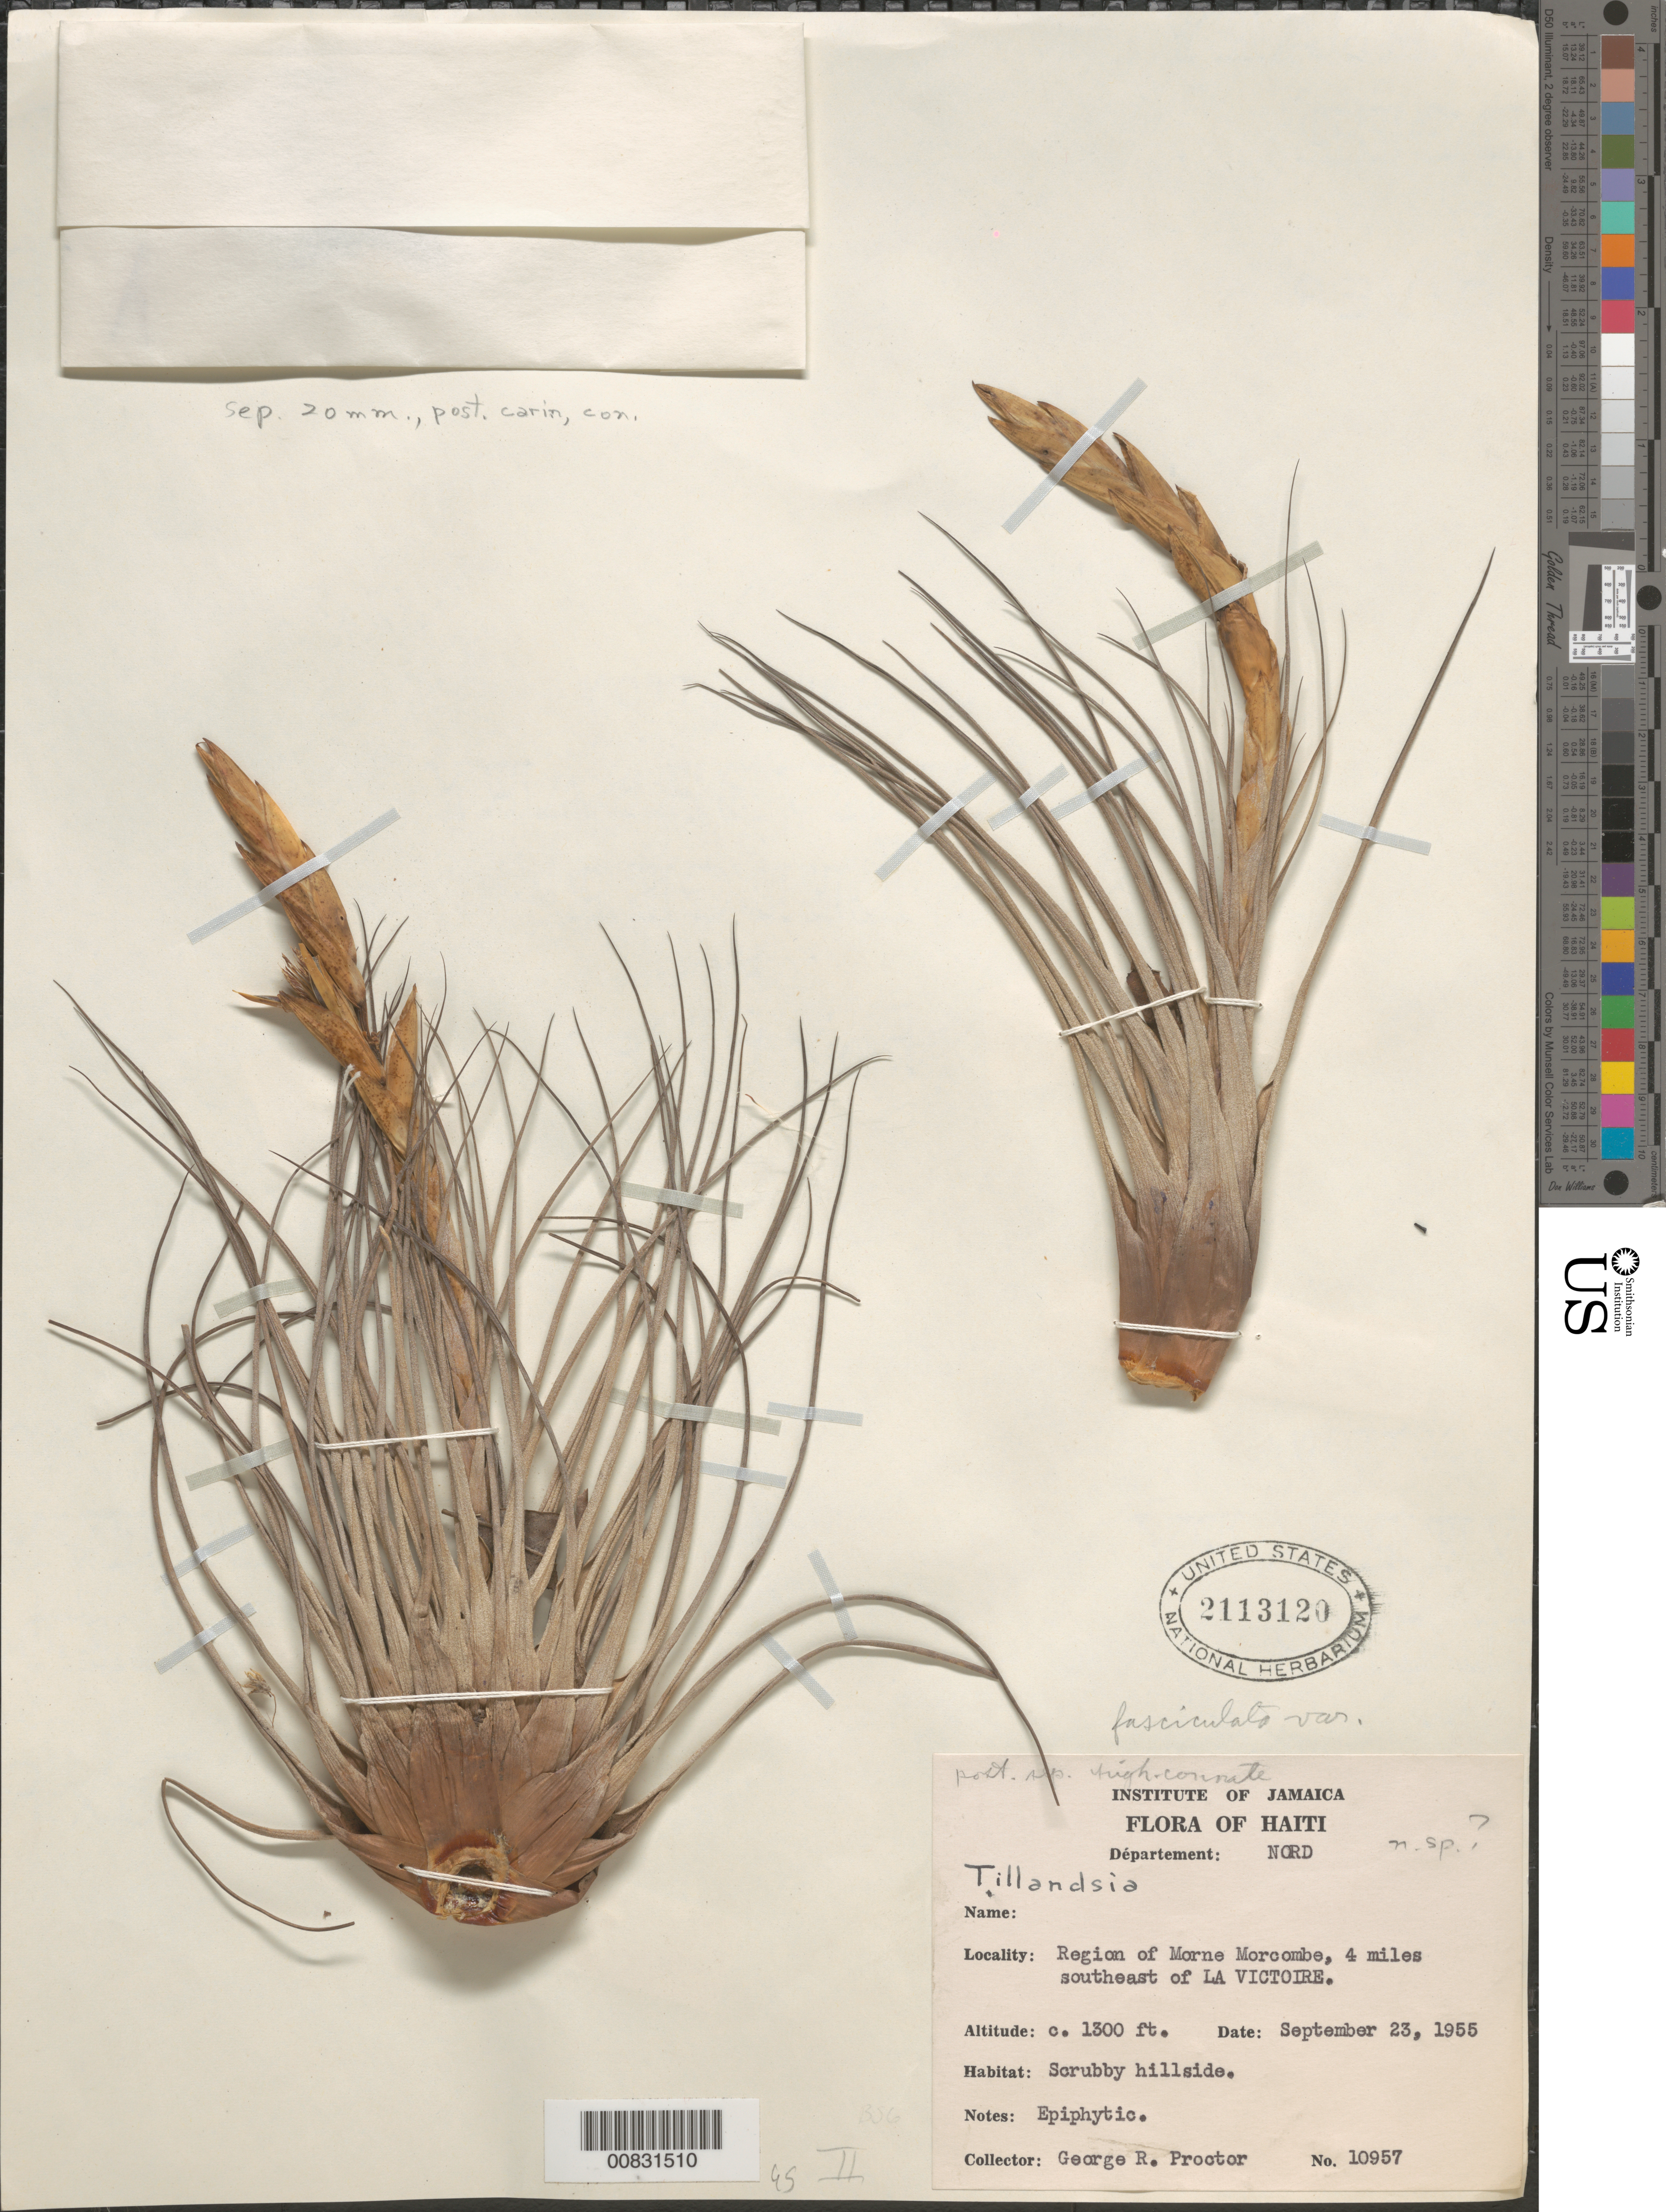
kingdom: Plantae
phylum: Tracheophyta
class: Liliopsida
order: Poales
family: Bromeliaceae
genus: Tillandsia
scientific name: Tillandsia fasciculata var. densispica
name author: Mez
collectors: G. R. Proctor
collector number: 10957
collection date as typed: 23 Sep 1955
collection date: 1955-09-23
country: Haiti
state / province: Nord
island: Hispaniola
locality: Region of Morne Morcombe, 4 miles southeast of La Victoire.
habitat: Scrubby hillside.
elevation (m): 396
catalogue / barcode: US 2113120